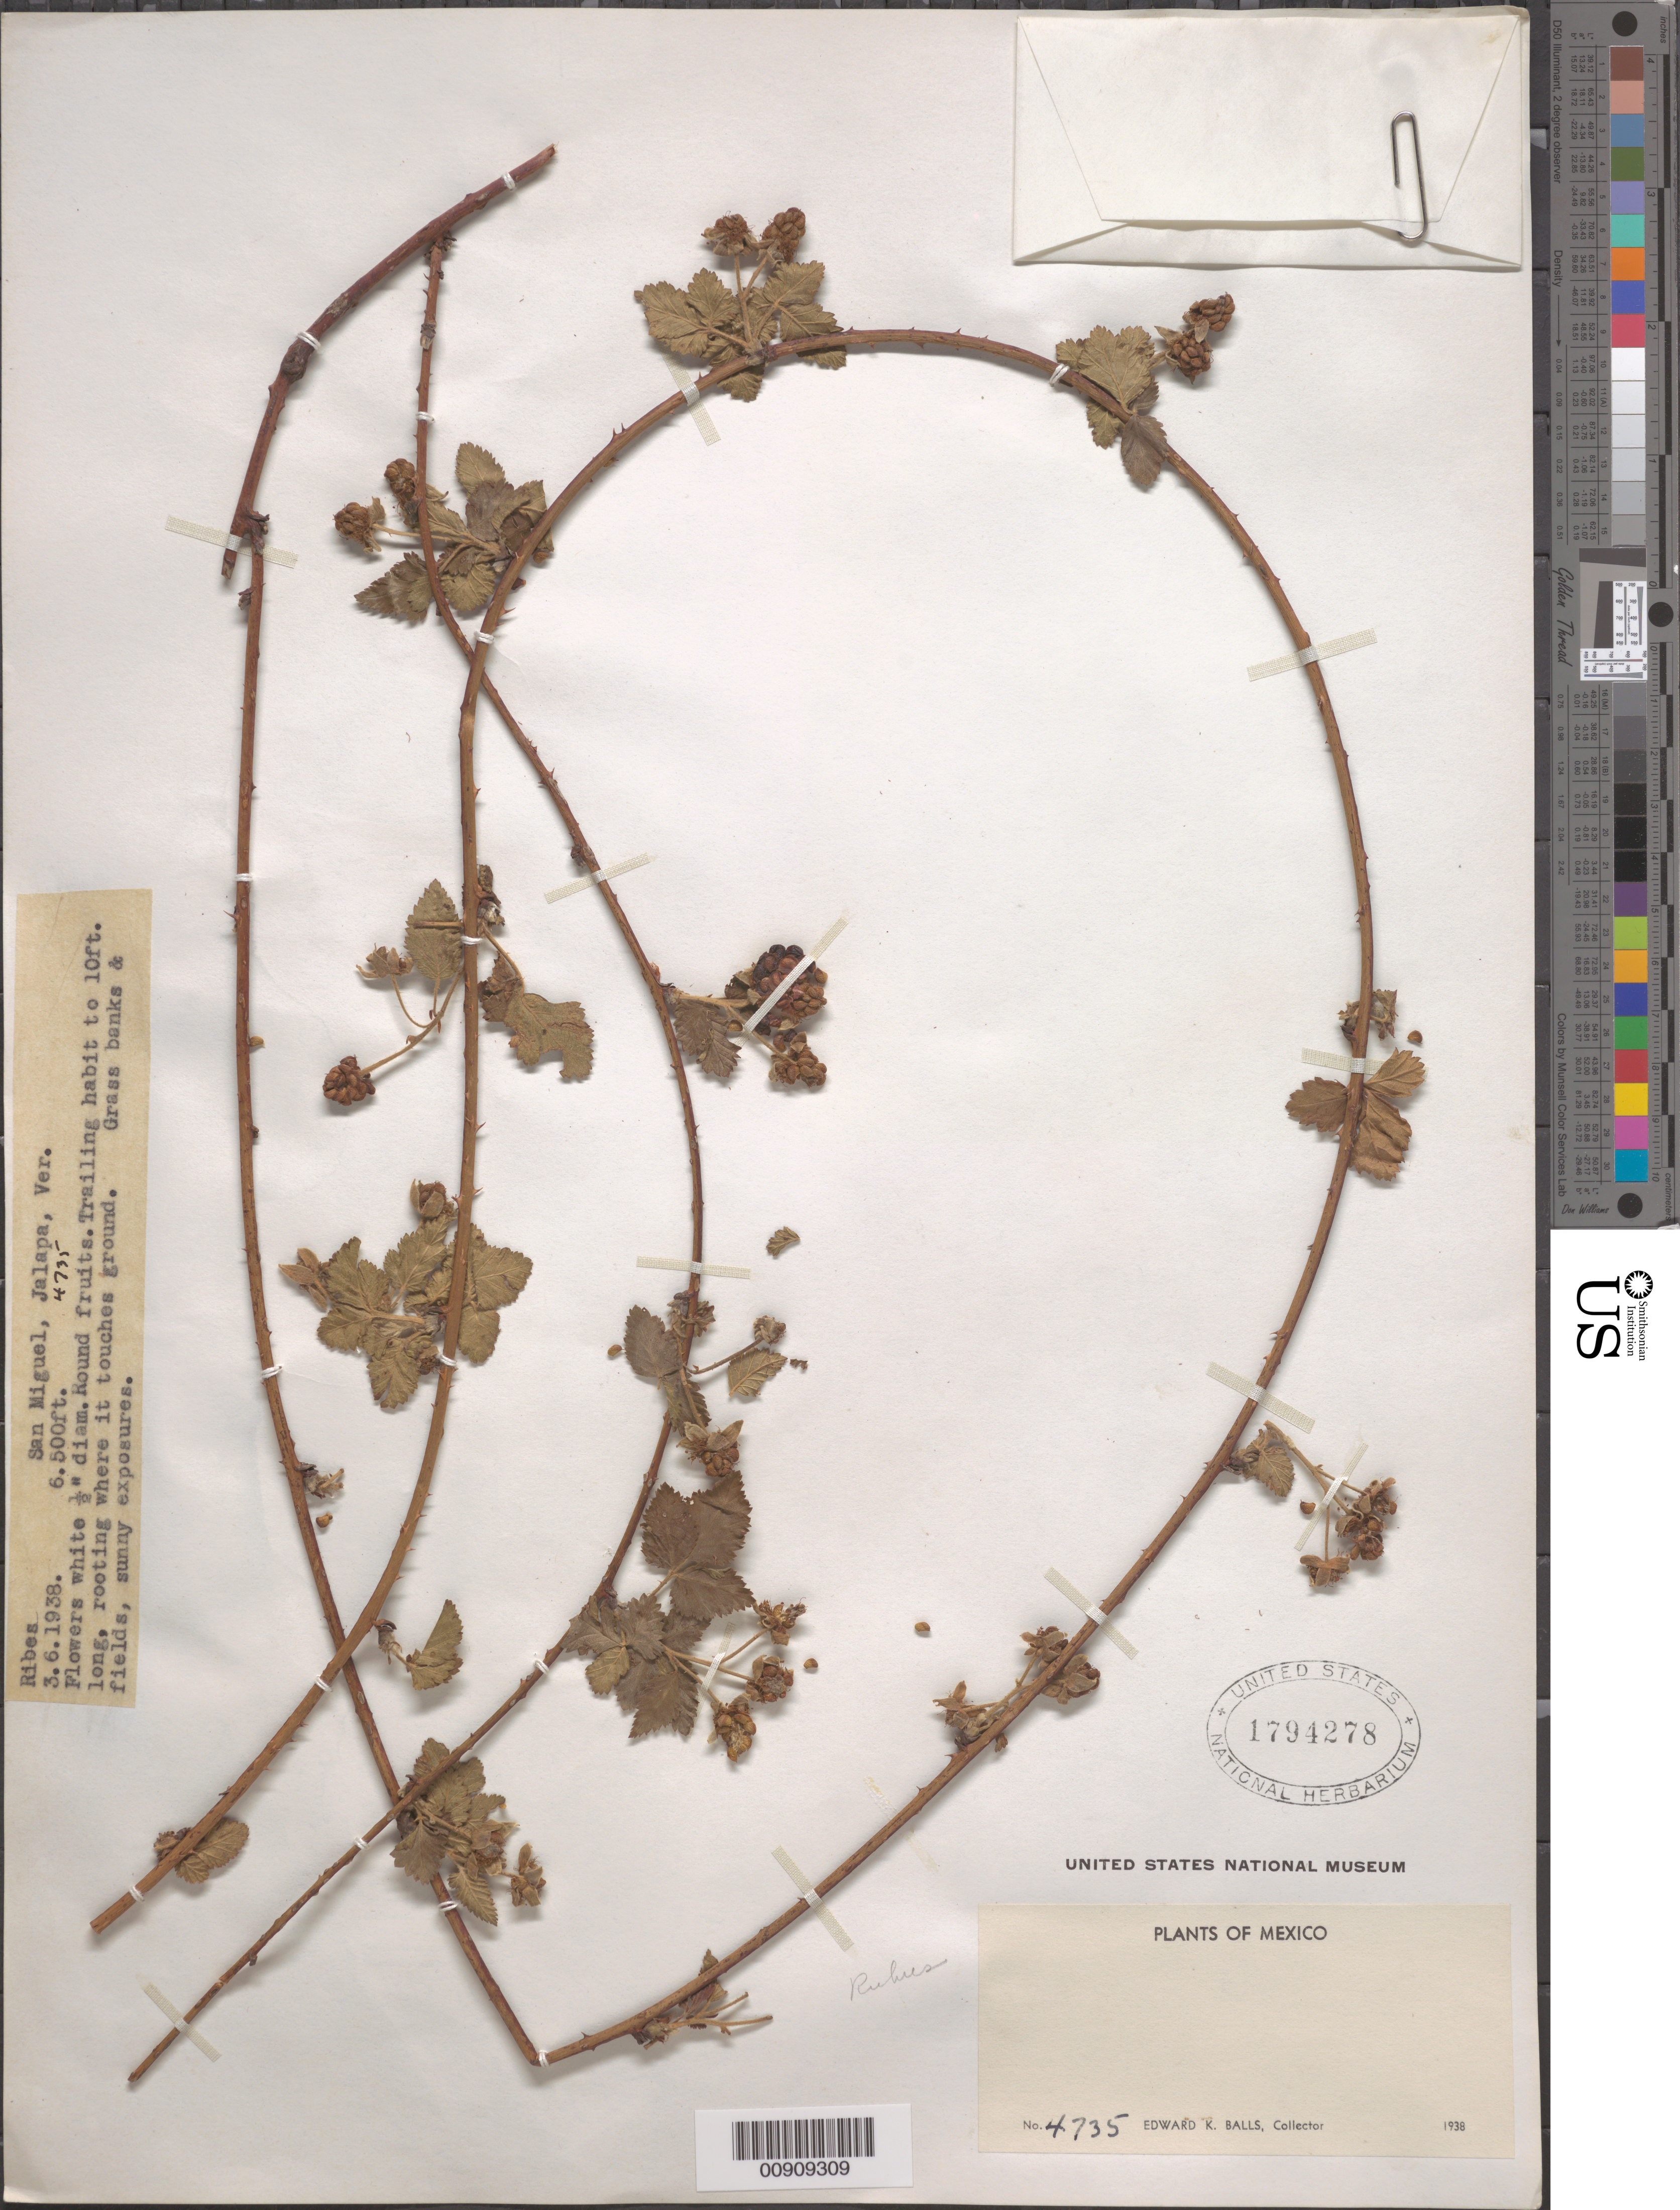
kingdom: Plantae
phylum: Tracheophyta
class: Magnoliopsida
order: Rosales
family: Rosaceae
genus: Rubus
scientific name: Rubus sp.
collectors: E. K. Balls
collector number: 4735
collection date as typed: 03 Jun 1938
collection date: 1938-06-03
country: Mexico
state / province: Veracruz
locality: San Miguel, Jalapa, Veracruz.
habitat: Grass banks & fields, sunny exposures.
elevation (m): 1981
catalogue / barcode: US 1794278